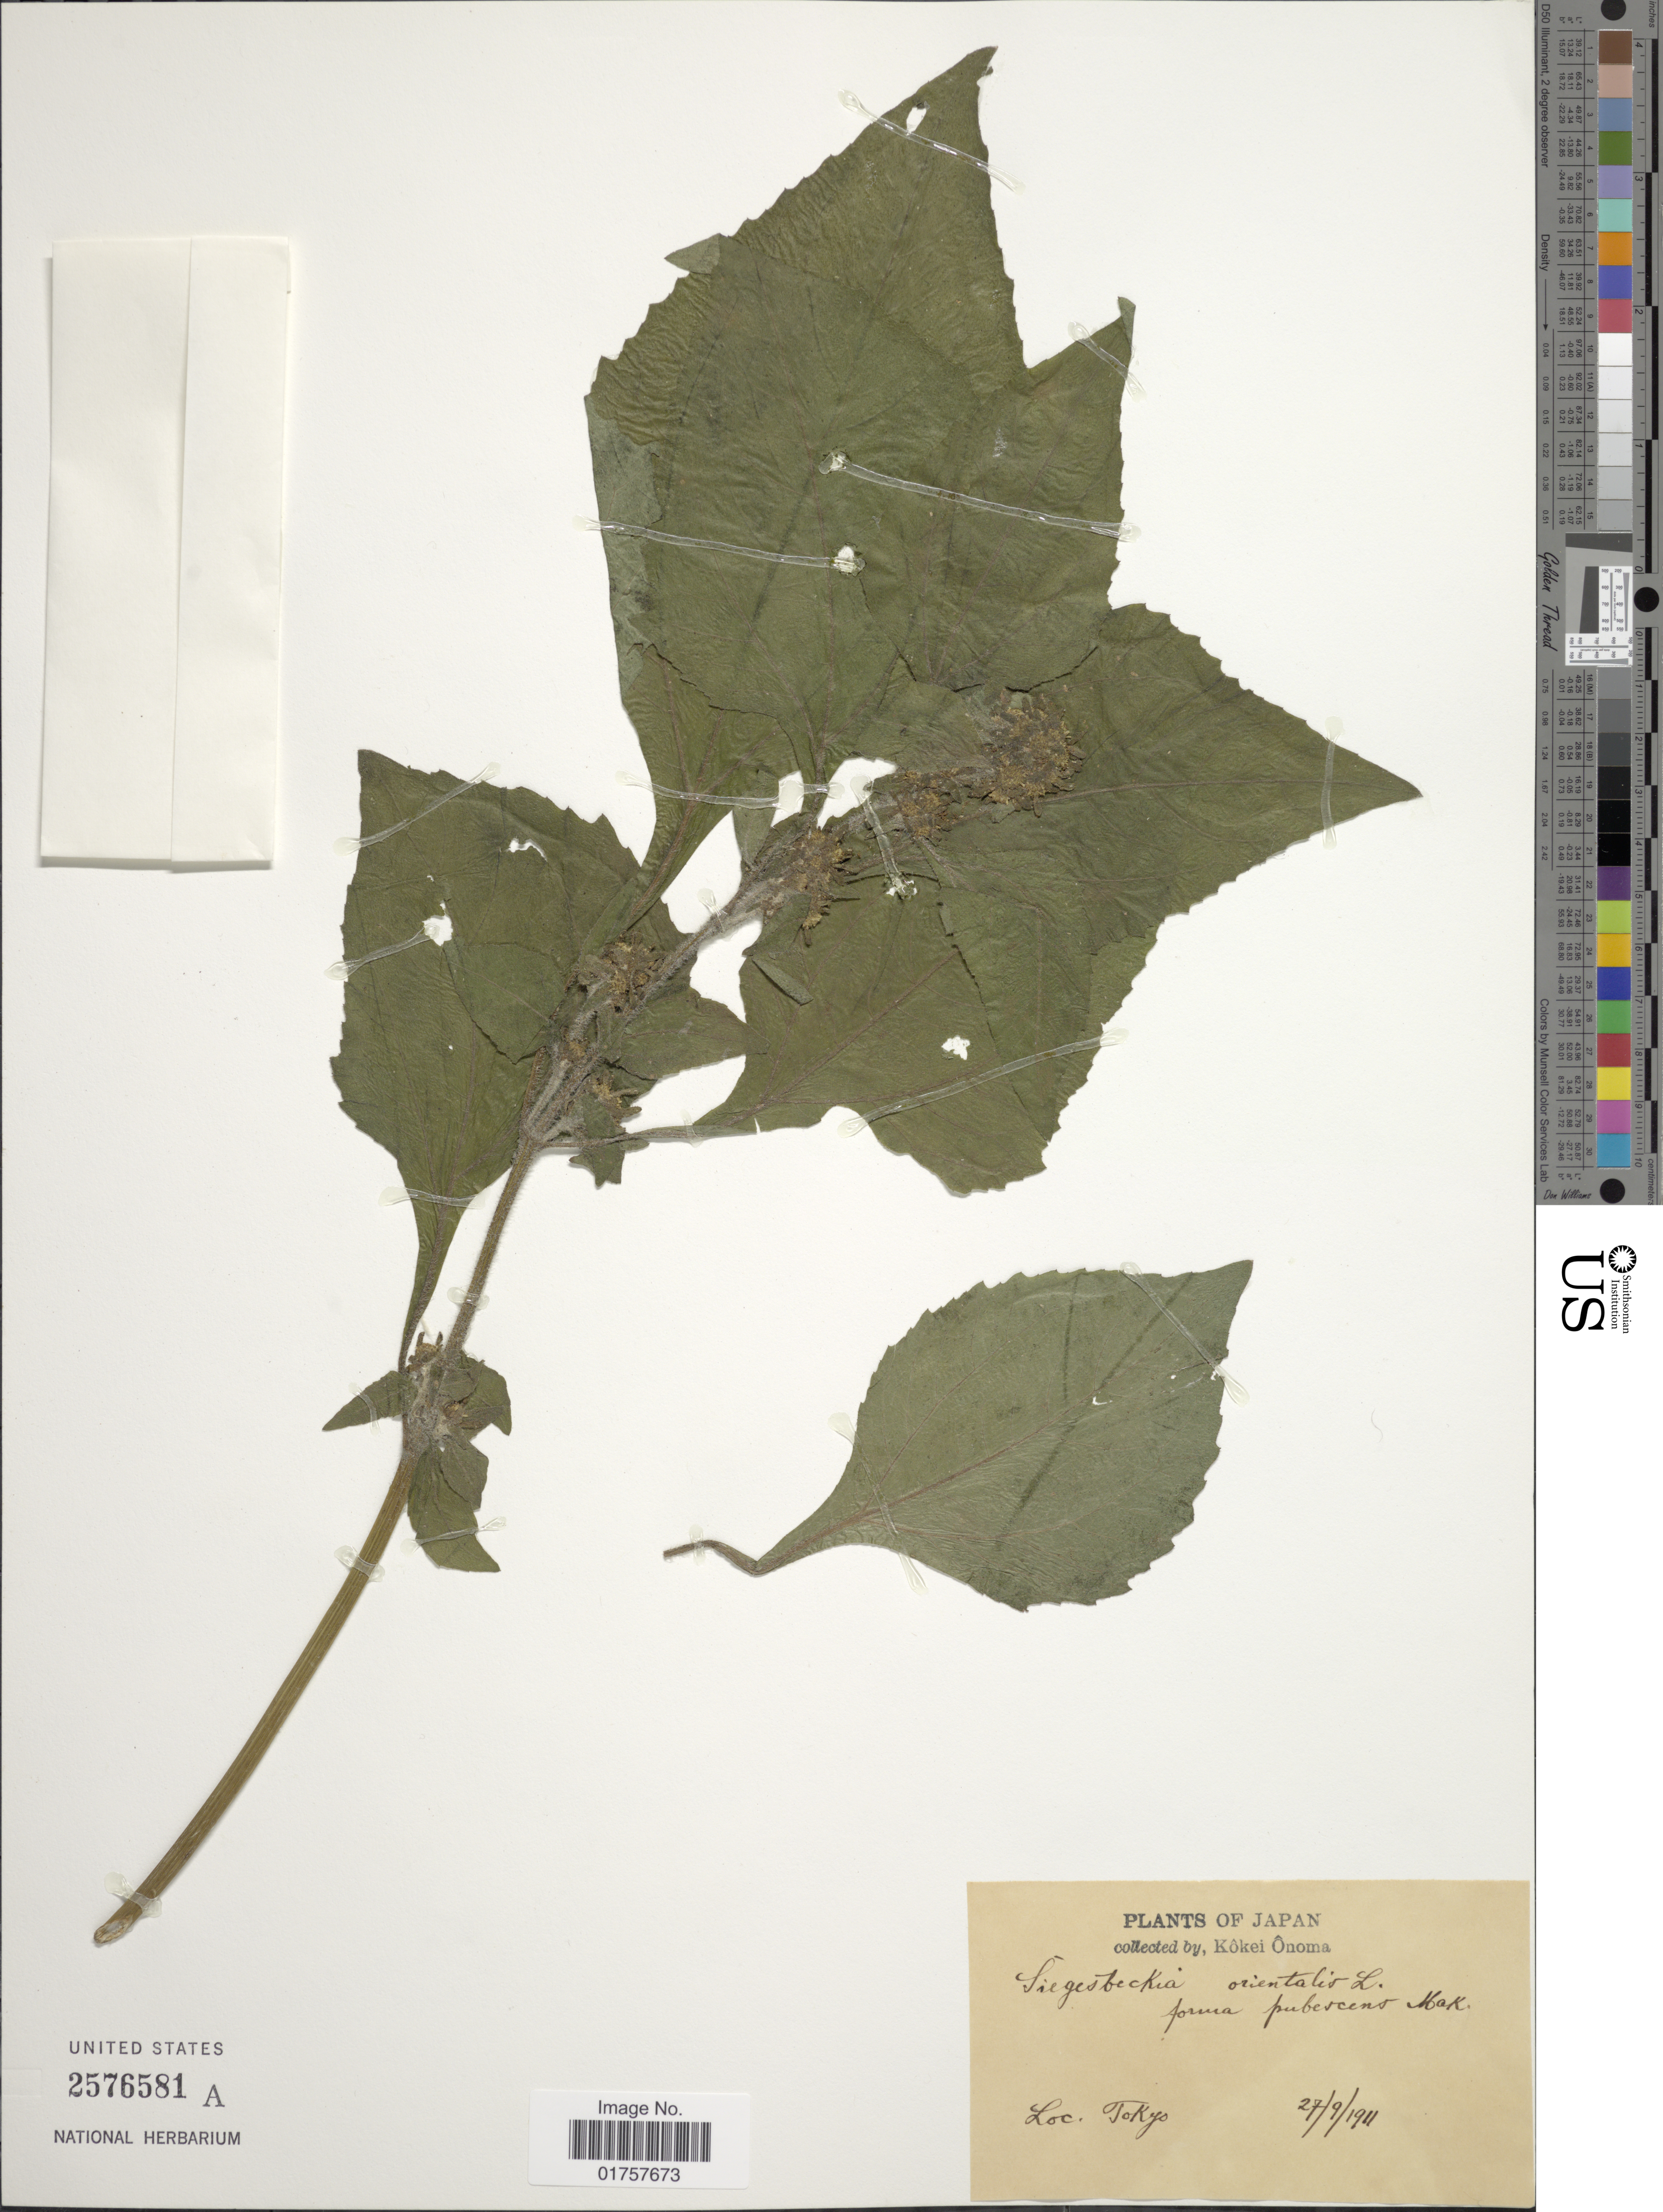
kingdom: Plantae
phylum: Tracheophyta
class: Magnoliopsida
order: Asterales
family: Asteraceae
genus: Sigesbeckia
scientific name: Sigesbeckia orientalis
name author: L.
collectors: K. Onoma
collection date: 1911-09-27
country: Japan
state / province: Tokyo, Federal City of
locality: Tokyo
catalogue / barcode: US 2576581A